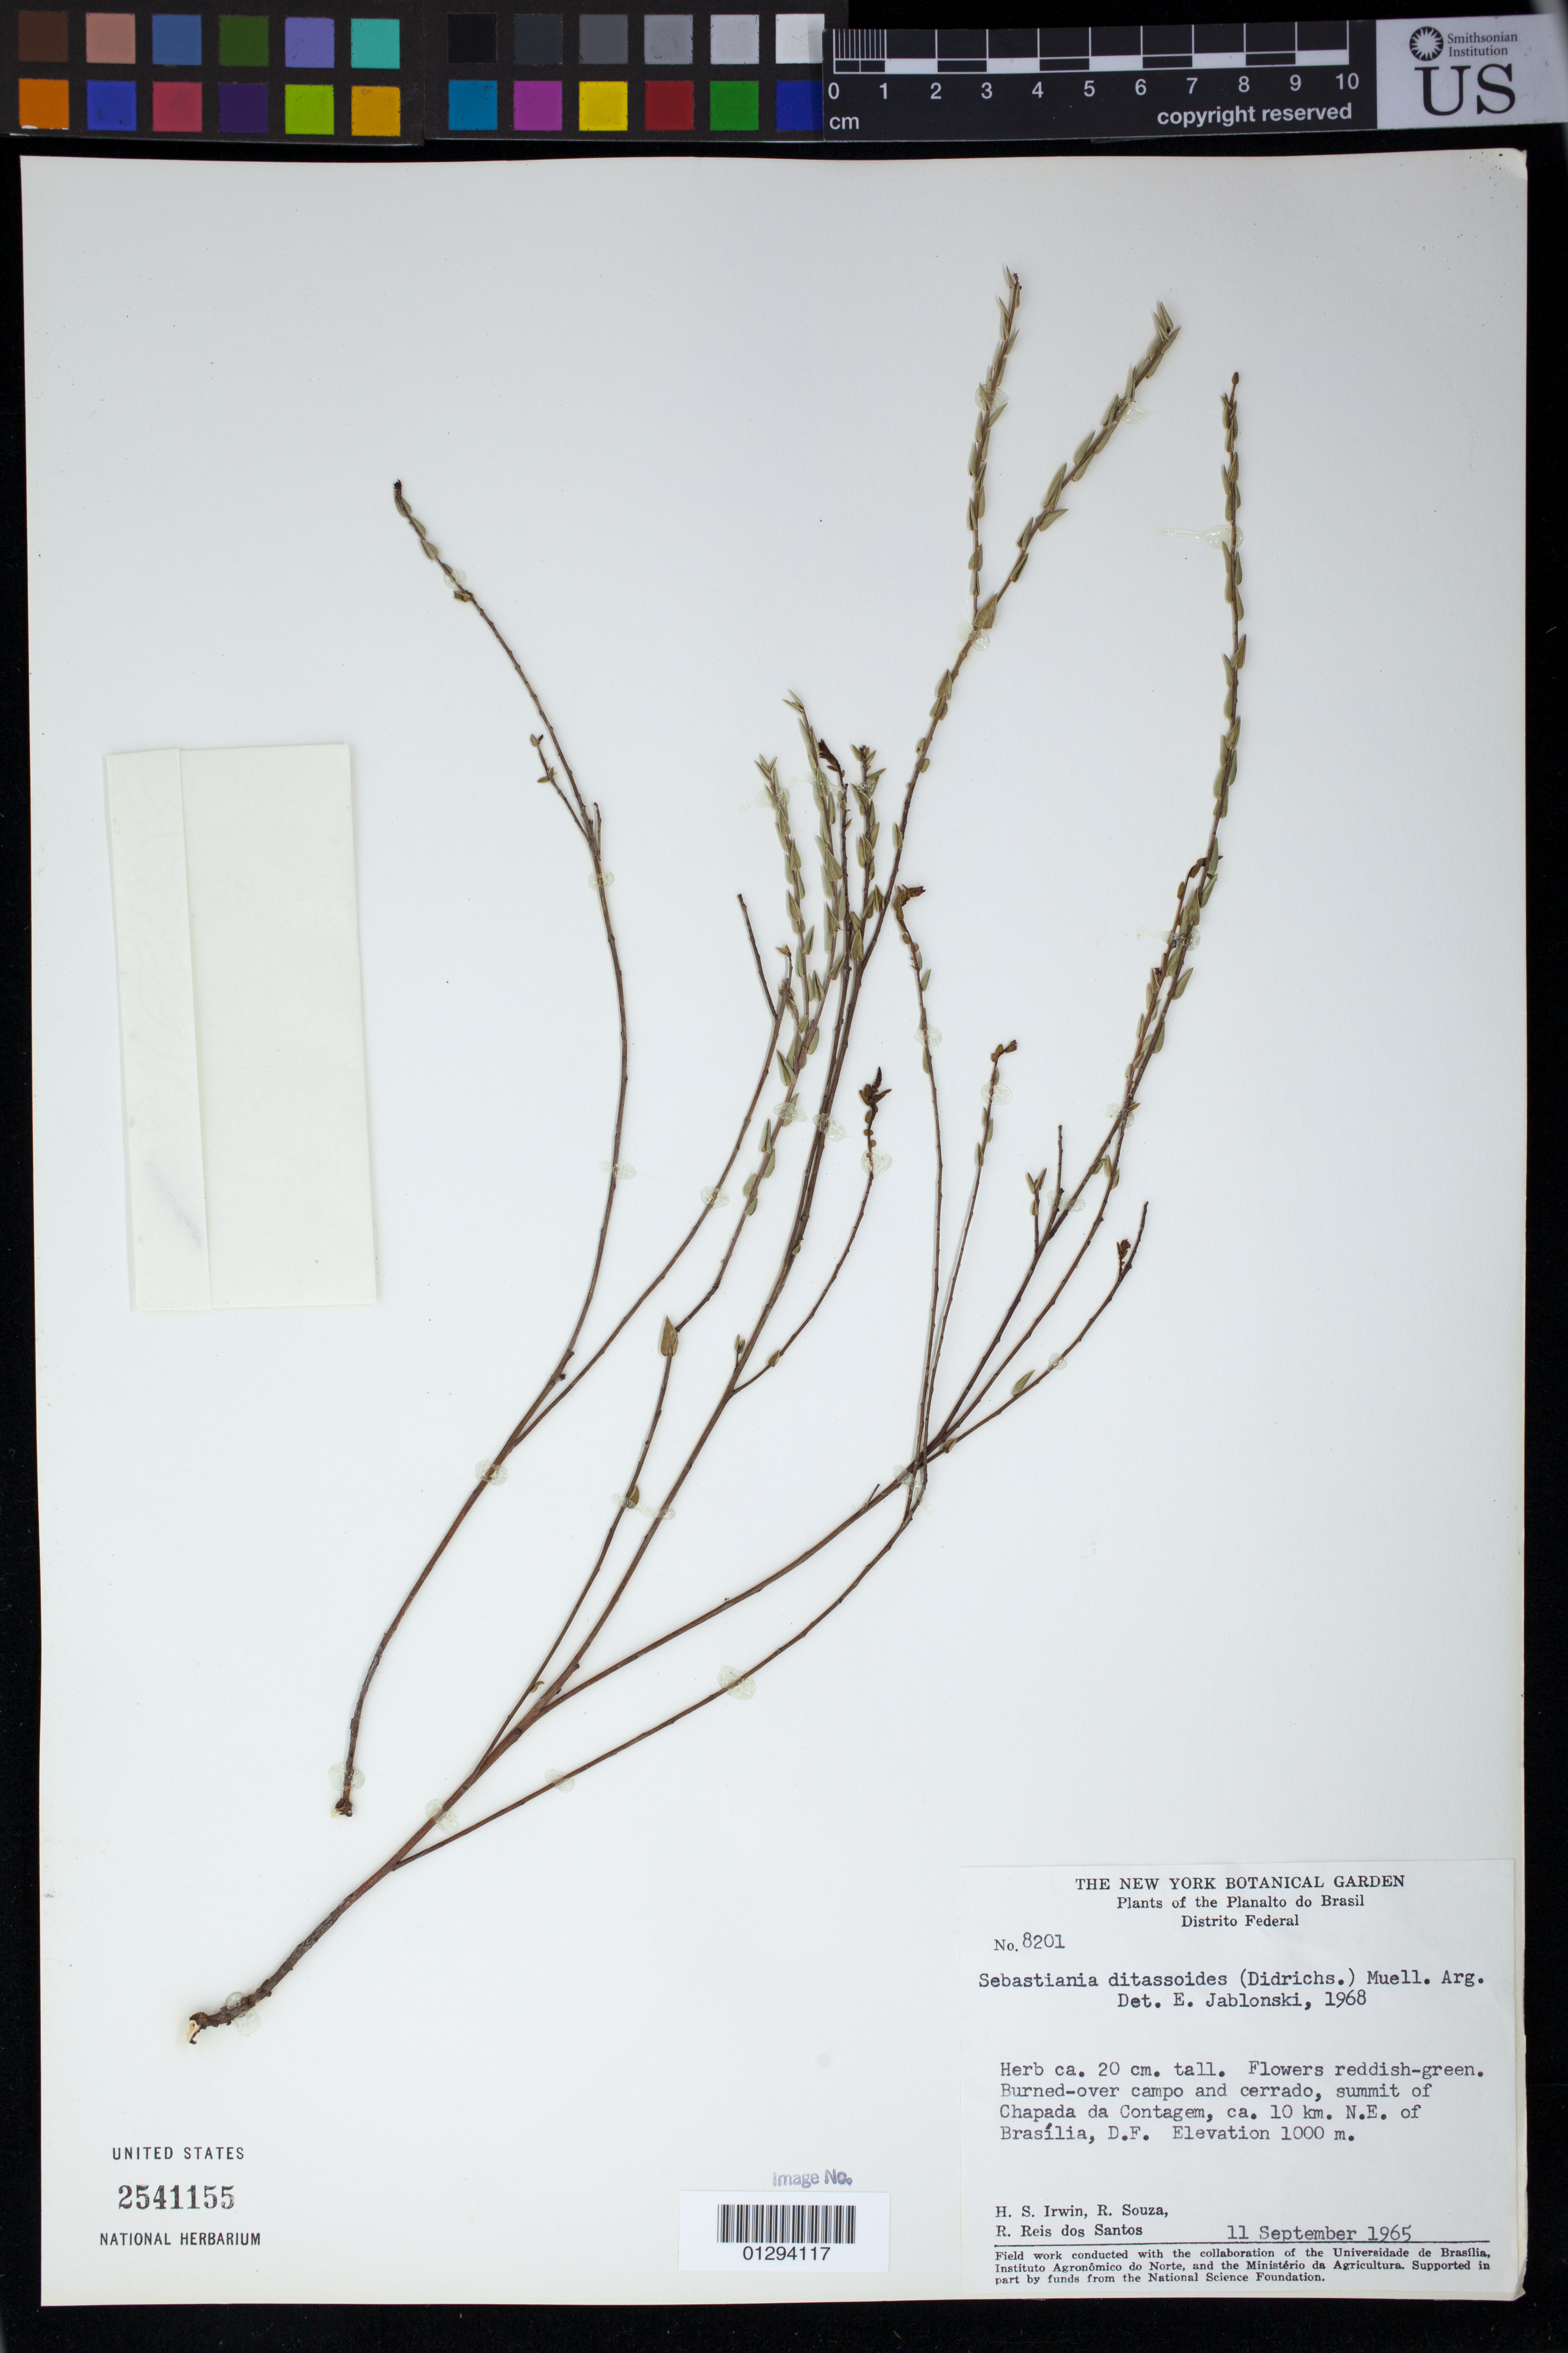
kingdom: Plantae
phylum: Tracheophyta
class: Magnoliopsida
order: Malpighiales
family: Euphorbiaceae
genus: Sebastiania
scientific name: Sebastiania ditassoides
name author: (Didr.) Müll. Arg.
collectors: H. Irwin, R. Souza & R. Reis dos Santos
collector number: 8201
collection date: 1965-09-11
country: Brazil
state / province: Distrito Federal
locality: Summit of Chapada da Contagem, ca. 10 km. N.E. of Brasília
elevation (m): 1000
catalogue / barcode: US 2541155